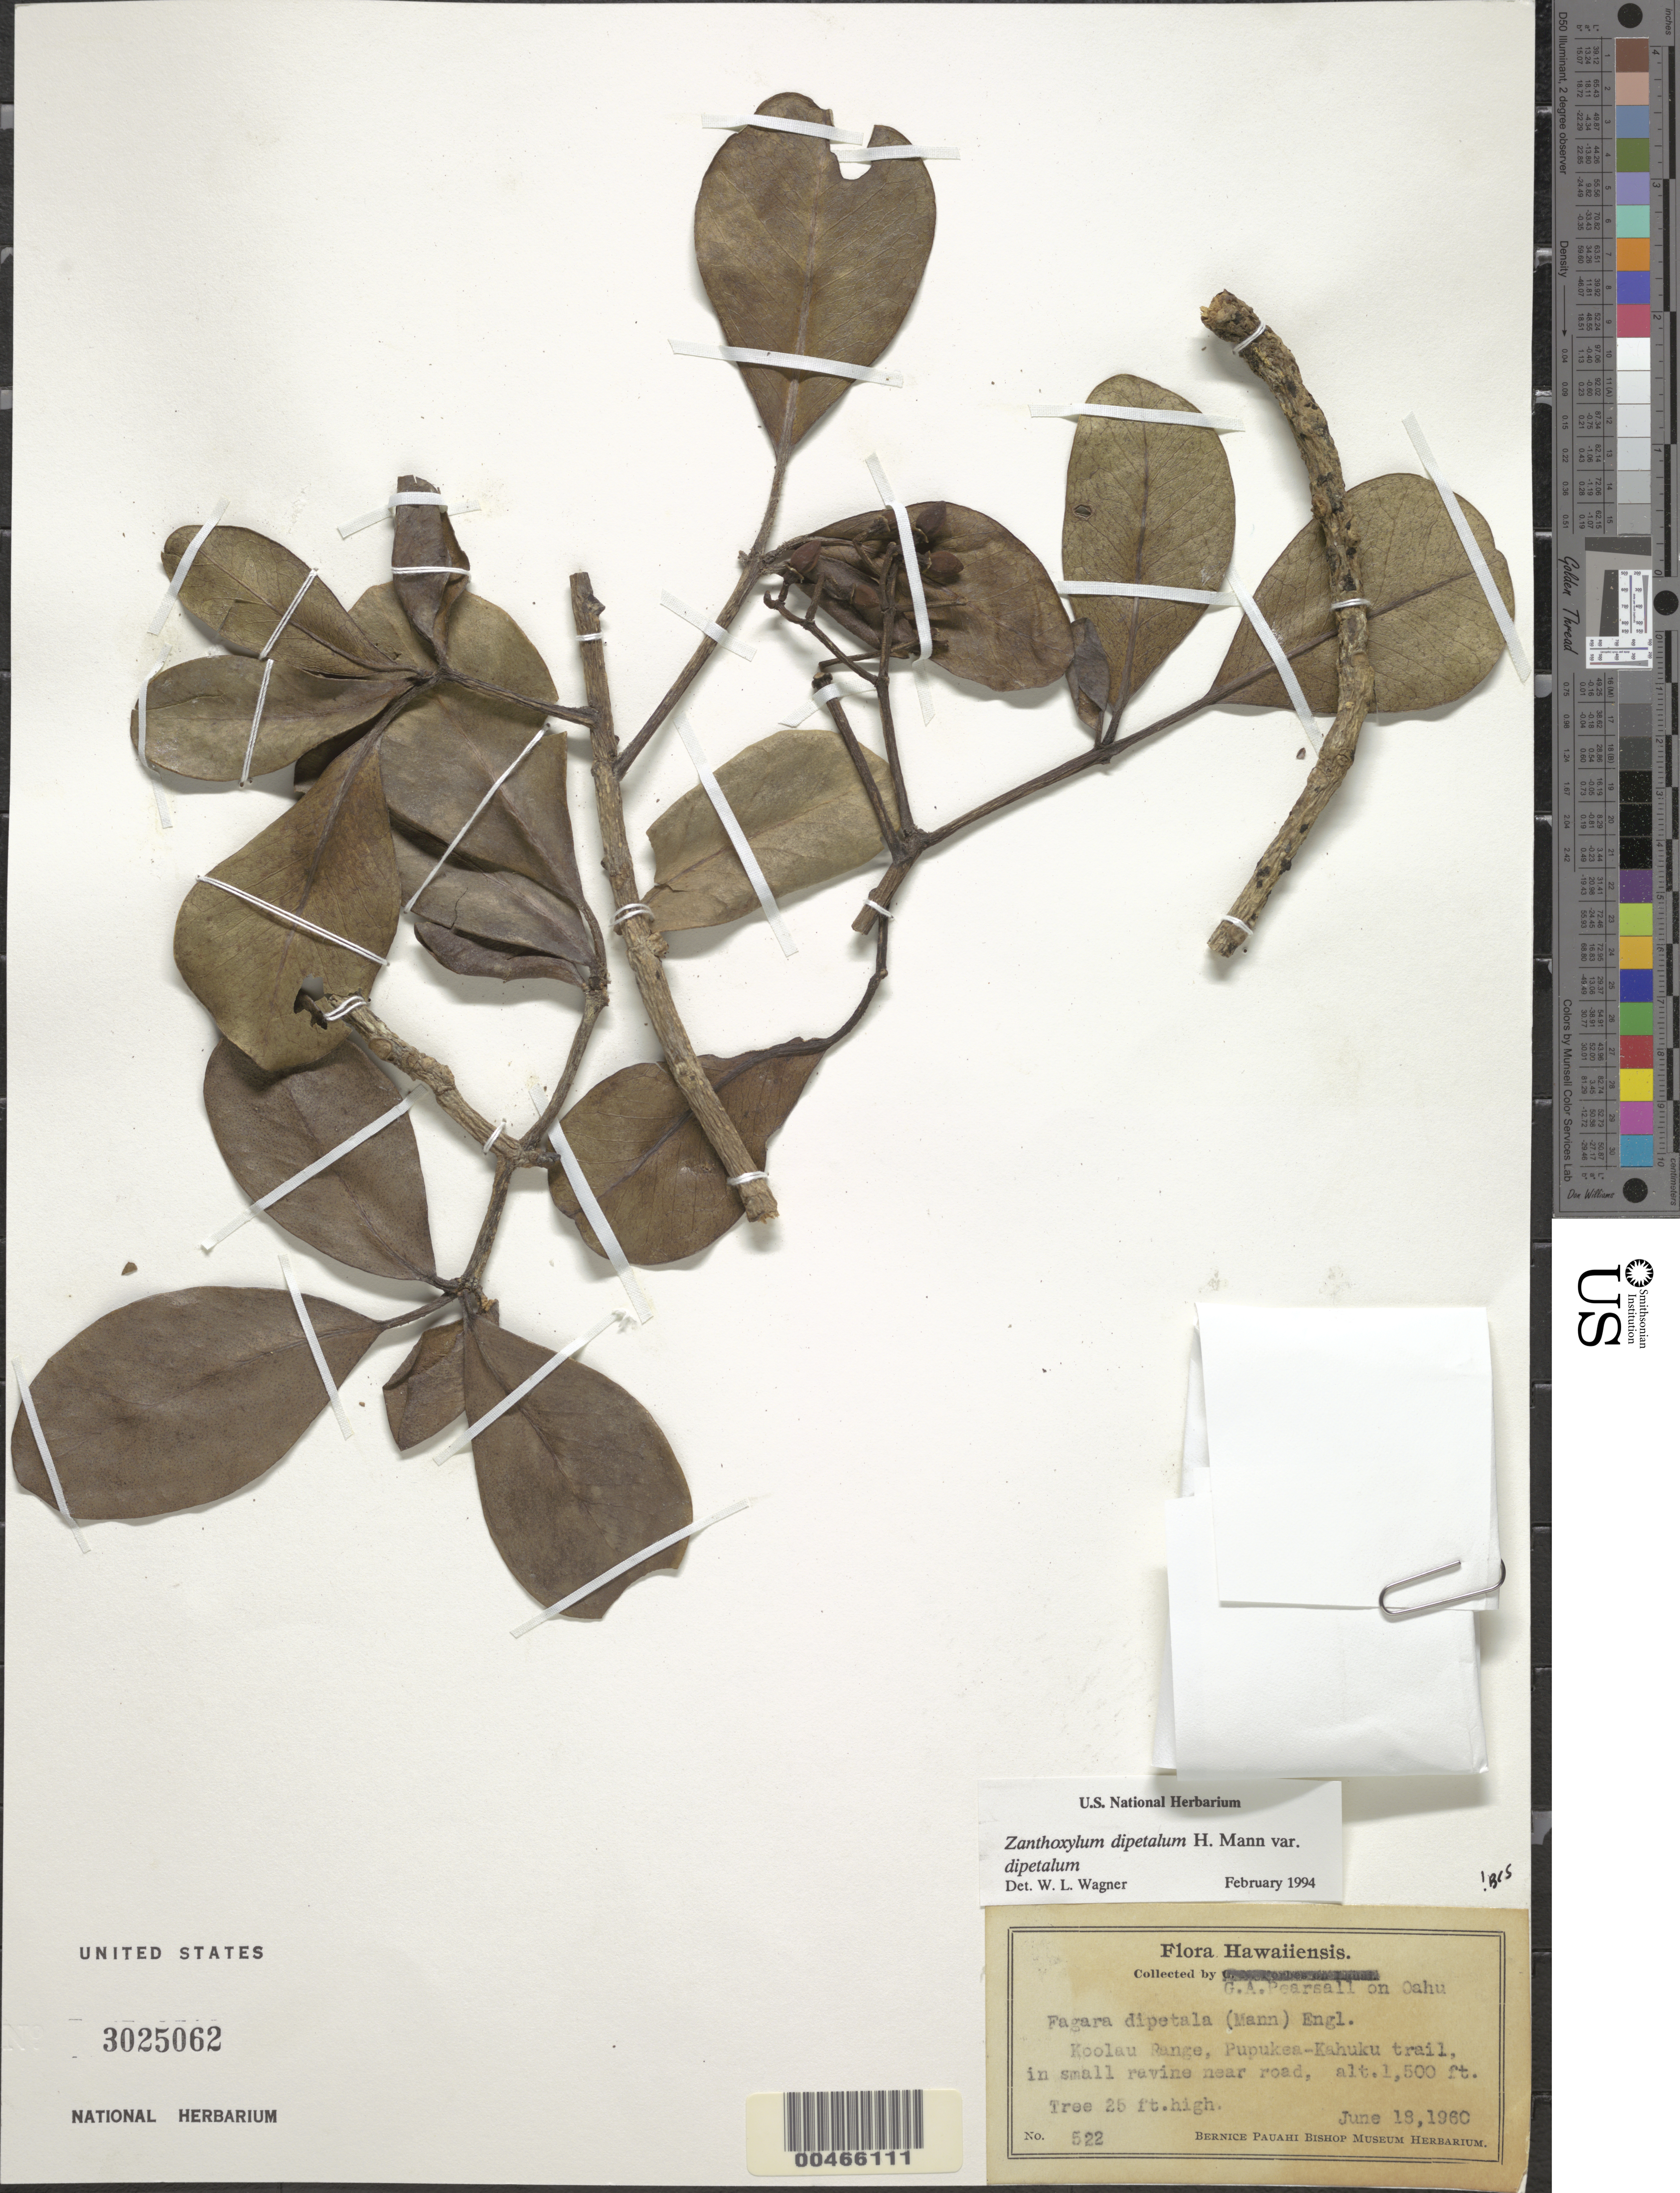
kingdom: Plantae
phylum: Tracheophyta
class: Magnoliopsida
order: Sapindales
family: Rutaceae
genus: Zanthoxylum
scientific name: Zanthoxylum dipetalum var. dipetalum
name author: H. Mann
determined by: Wagner, W. L., (BOT), Smithsonian Institution - National Museum of Natural History (UNITED STATES)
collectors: G. Pearsall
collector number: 522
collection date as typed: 18 Jun 1960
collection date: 1960-06-18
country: United States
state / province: Hawaii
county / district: Honolulu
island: Oahu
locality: Koolau Range, Pupukea-Kahuku trail, insmall ravine near road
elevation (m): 457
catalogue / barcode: US 3025062